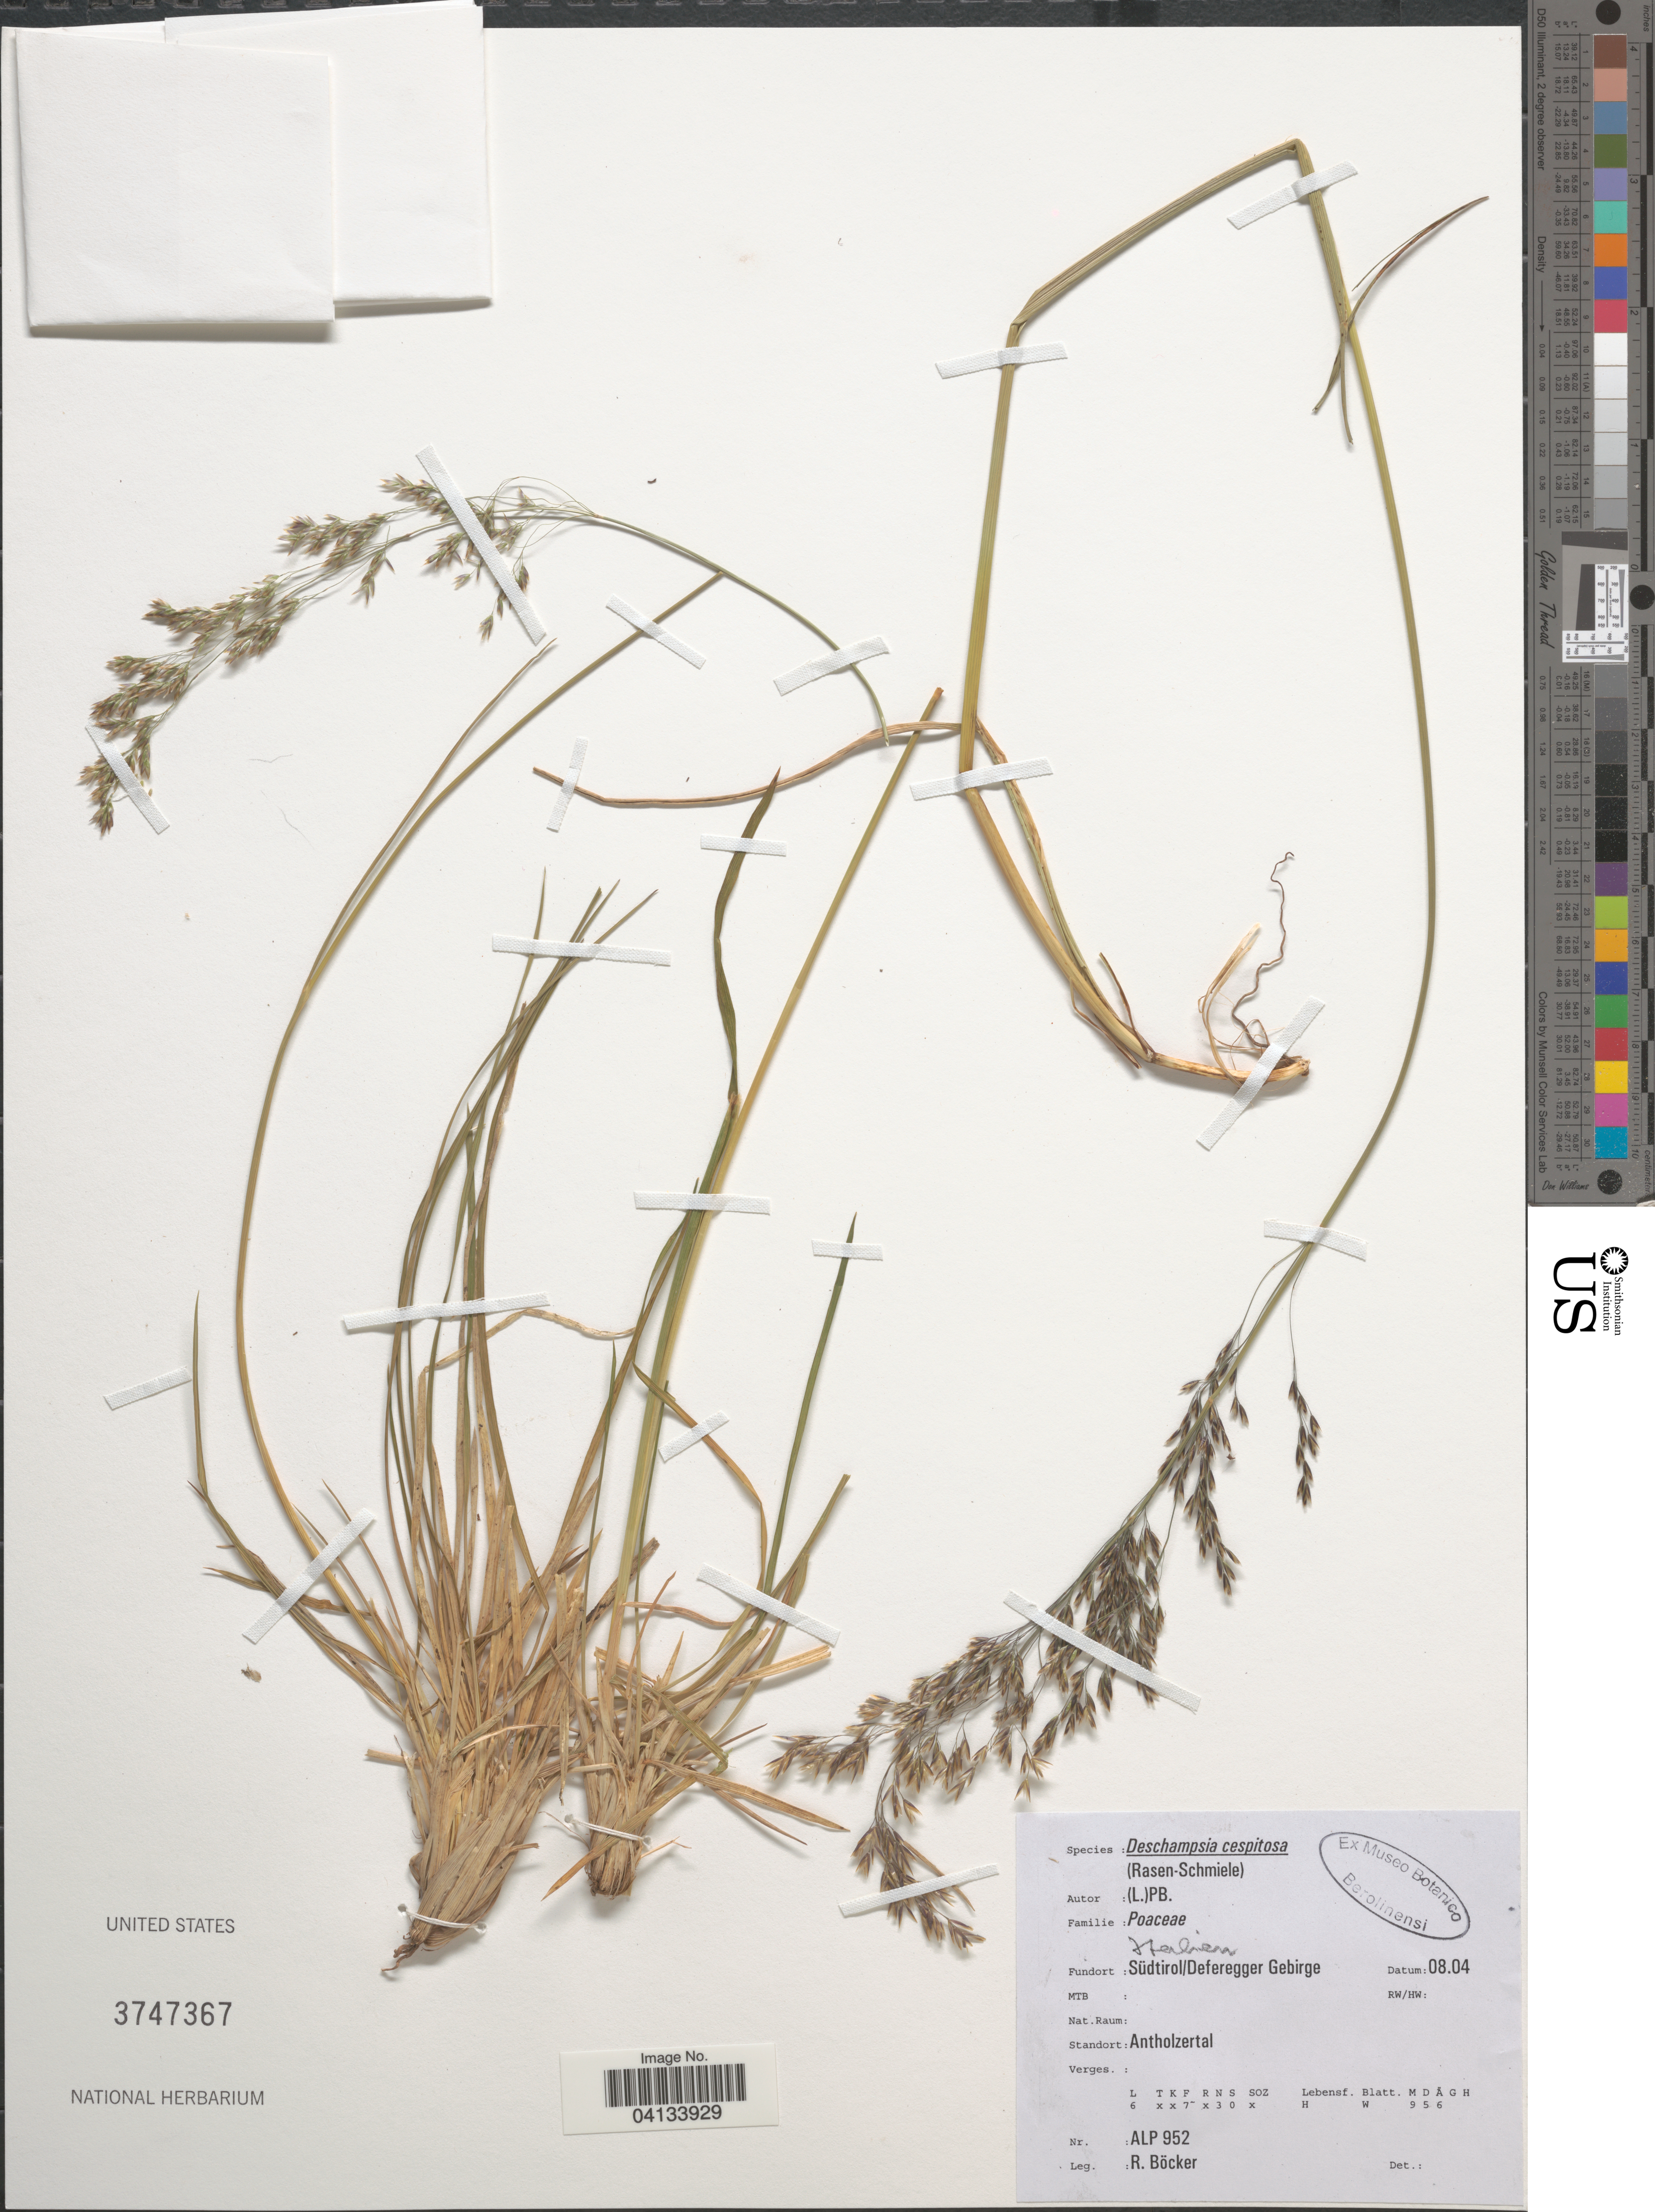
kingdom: Plantae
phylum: Tracheophyta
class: Liliopsida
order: Poales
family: Poaceae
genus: Deschampsia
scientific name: Deschampsia cespitosa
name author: (L.) P. Beauv.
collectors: R. Böcker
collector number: ALP952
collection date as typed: Transcribed d/m/y: /8/4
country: Italy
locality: Südtirol/Deferegger Gebirge. Antholzerthal.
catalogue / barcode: US 3747367